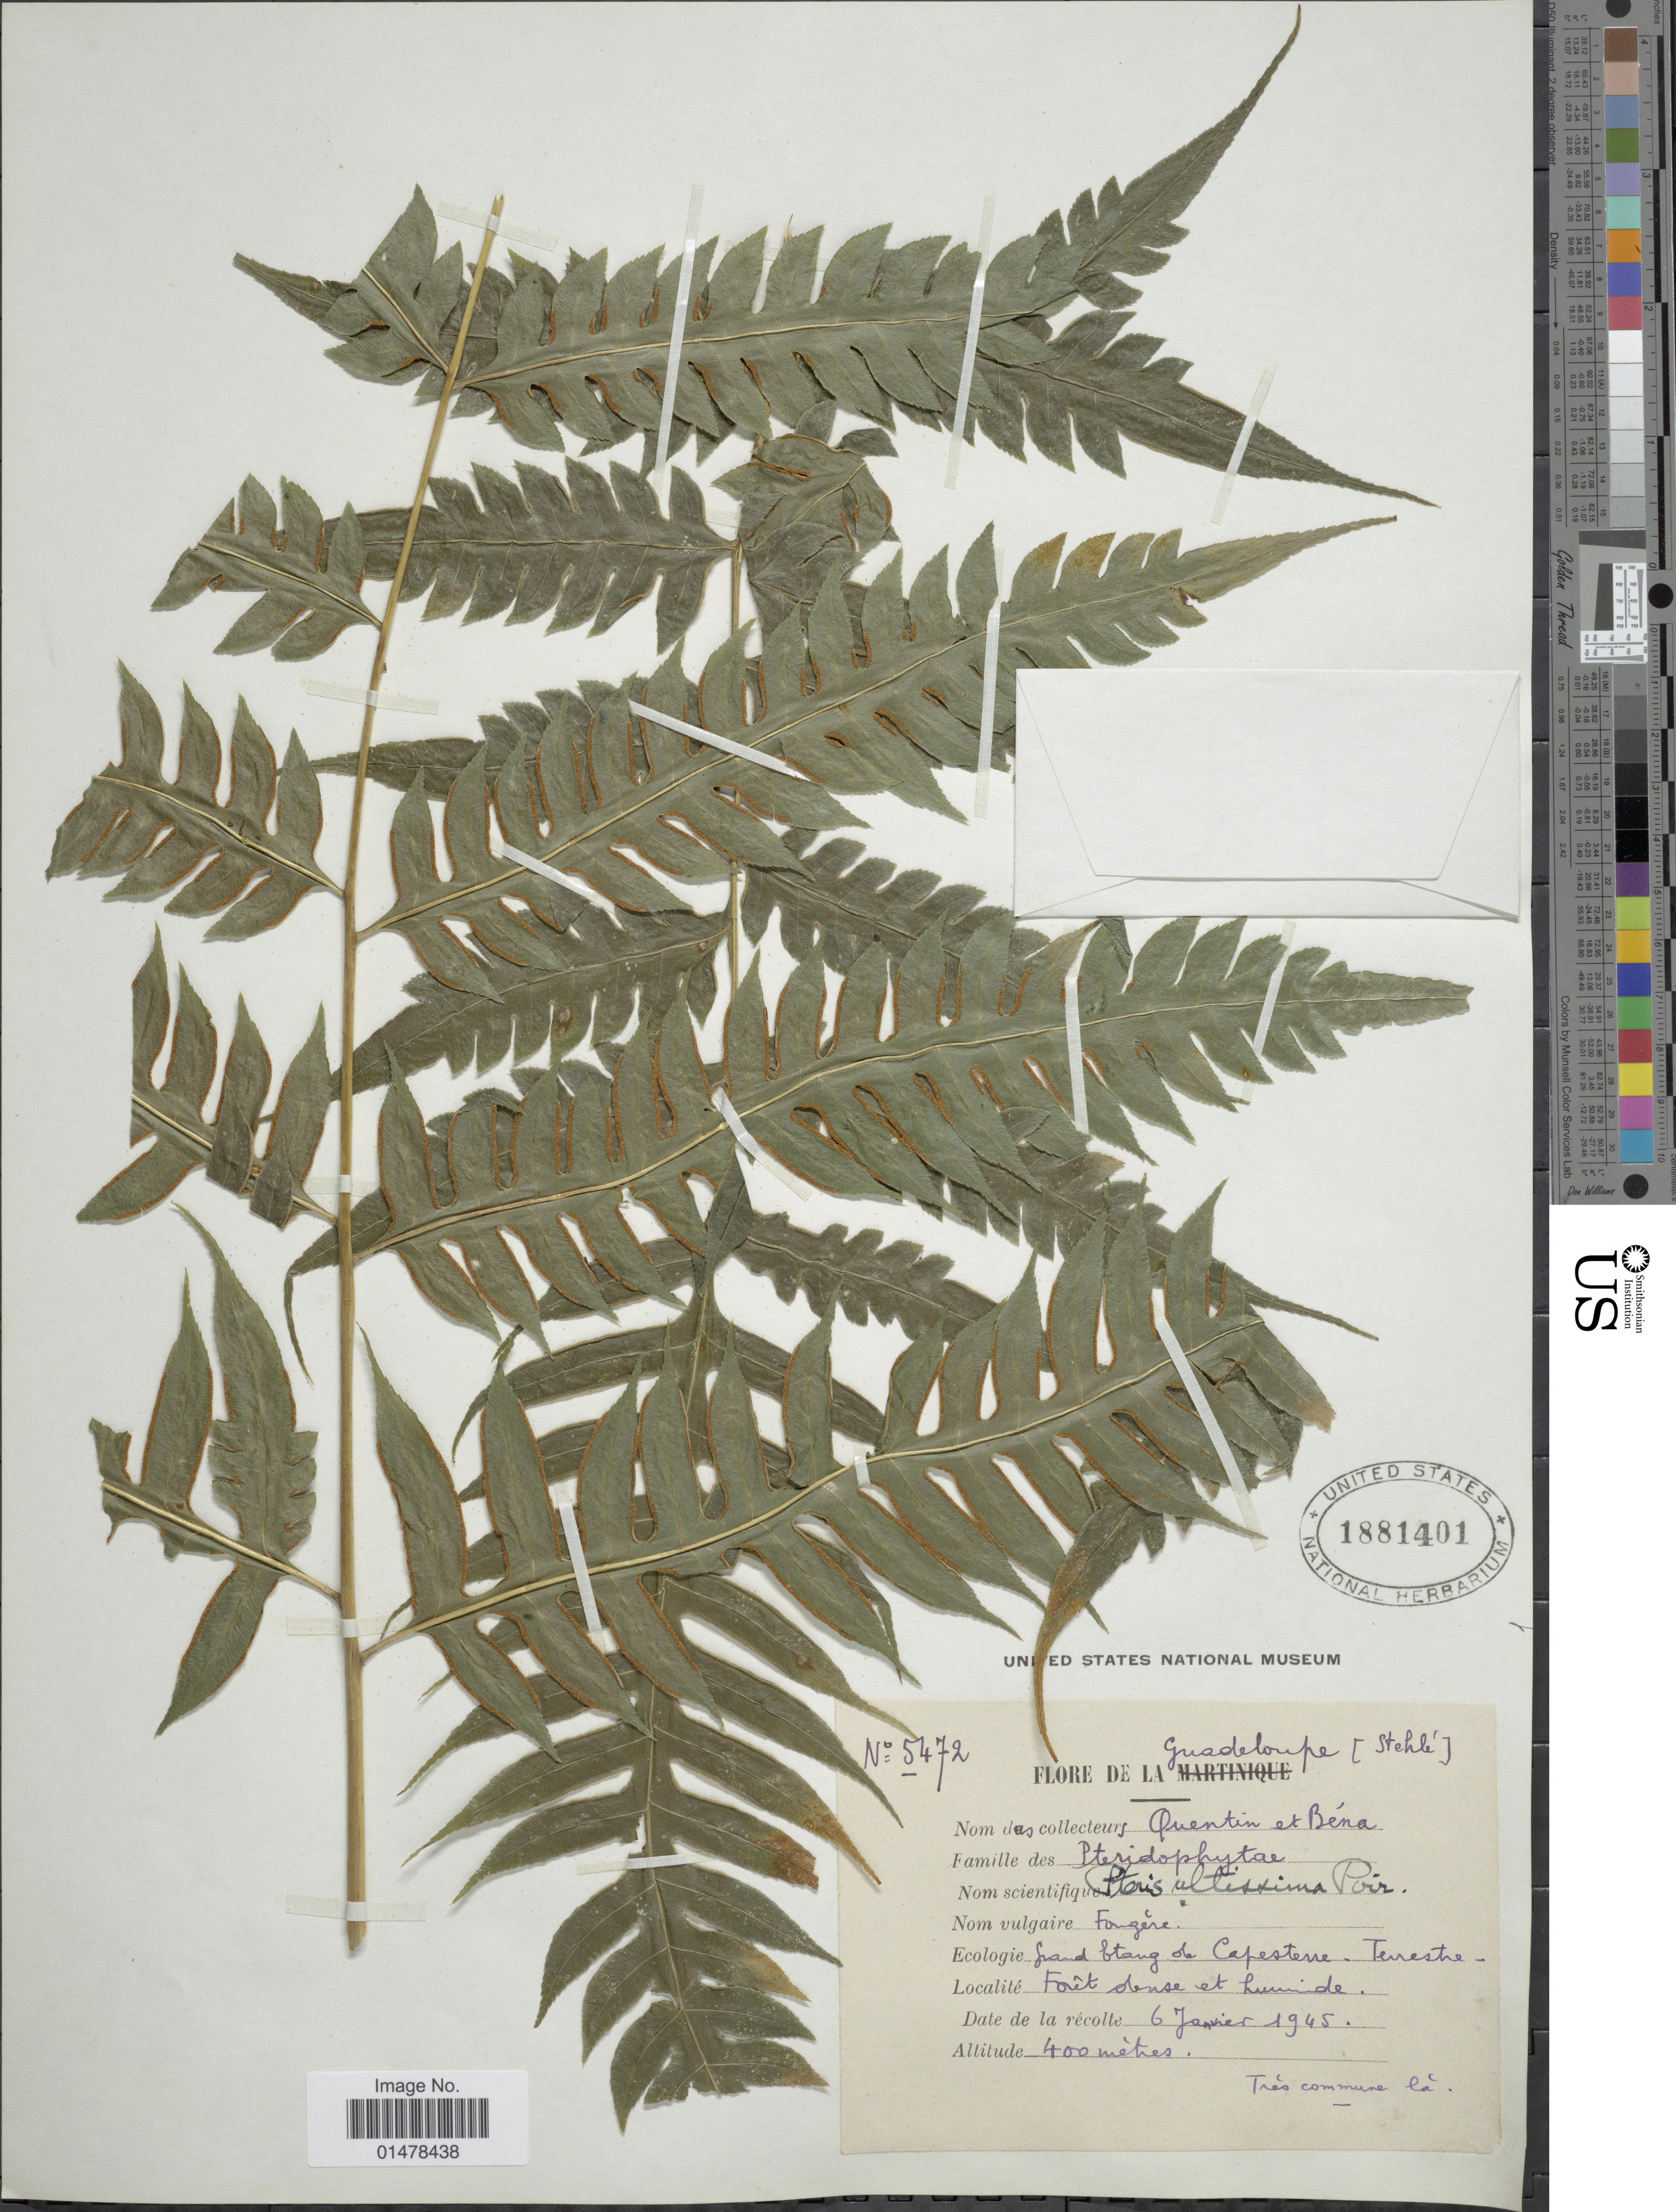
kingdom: Plantae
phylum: Tracheophyta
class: Polypodiopsida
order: Polypodiales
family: Pteridaceae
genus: Pteris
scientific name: Pteris altissima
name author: Poir.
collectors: -- Stehlé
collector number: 5472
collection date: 1945-01-06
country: Guadeloupe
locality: Flora de la Guadeloupe, grand Etang capestre, terrestre-foret dense et humide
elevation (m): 400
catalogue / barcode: US 1881401